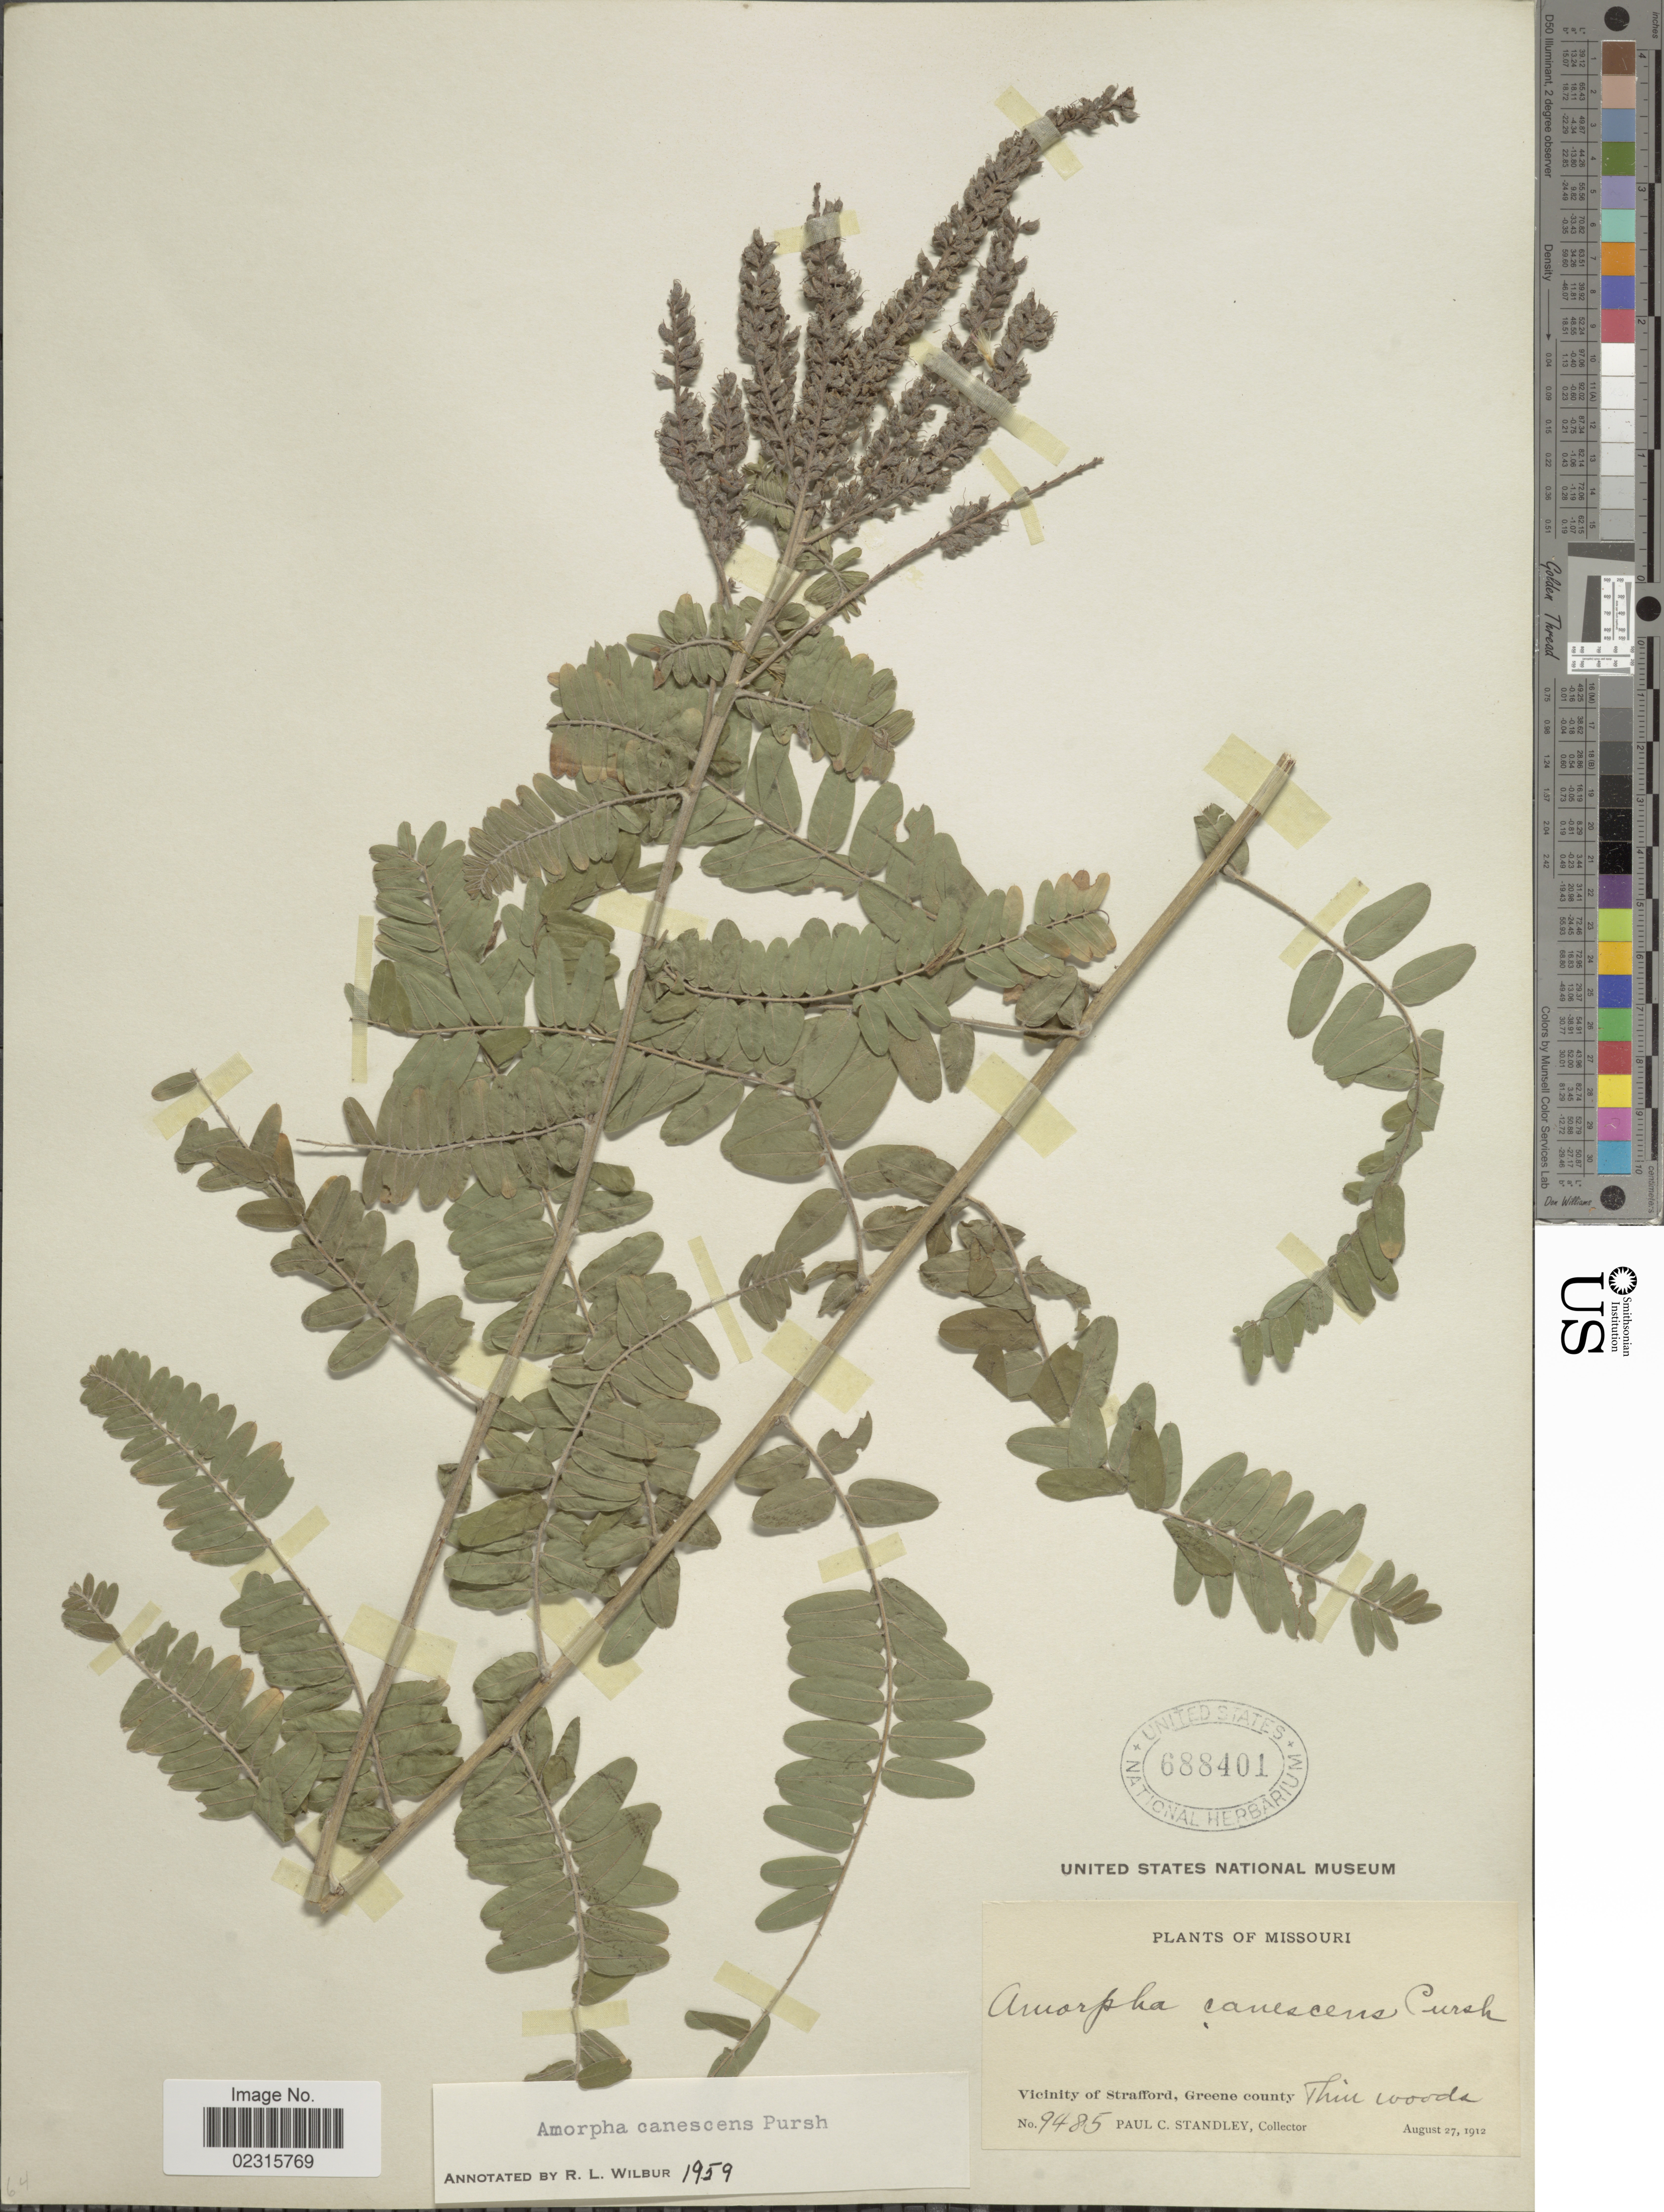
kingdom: Plantae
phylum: Tracheophyta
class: Magnoliopsida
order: Fabales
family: Fabaceae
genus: Amorpha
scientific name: Amorpha canescens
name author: Pursh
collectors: P. C. Standley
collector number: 9485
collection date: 1912-08-27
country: United States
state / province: Missouri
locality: Vicinity of Strafford, Greene County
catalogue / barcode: US 688401